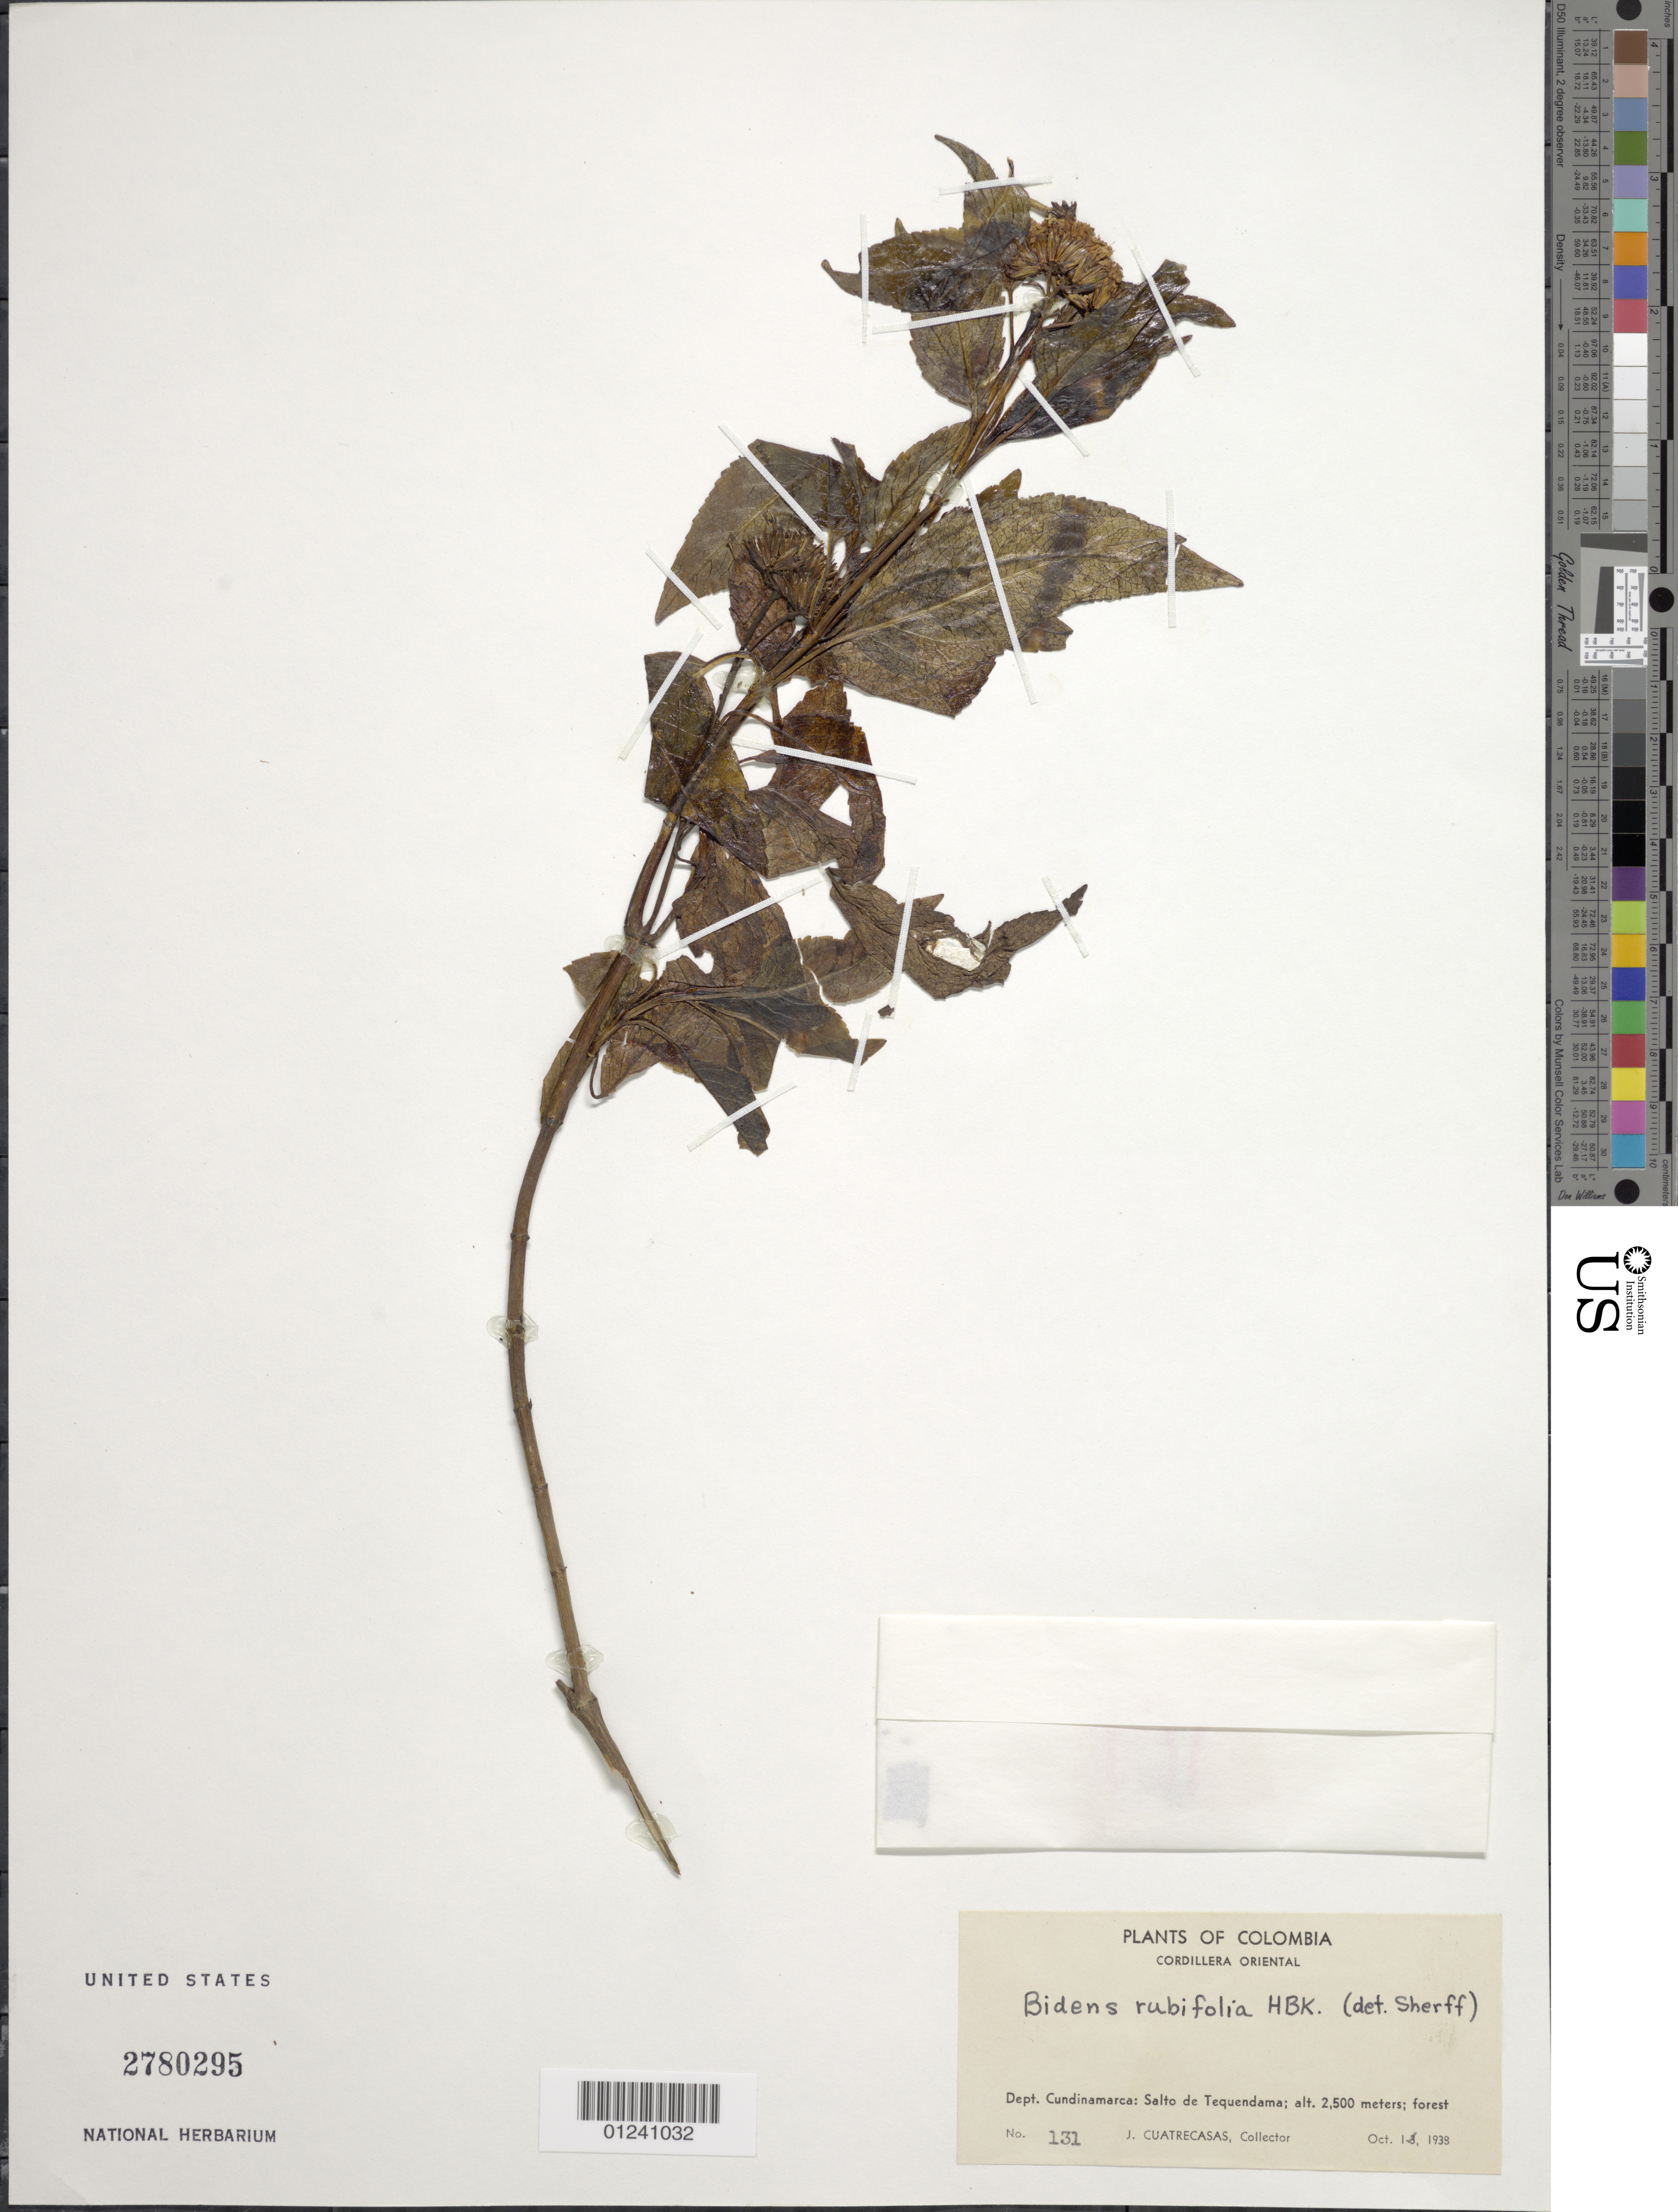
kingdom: Plantae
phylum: Tracheophyta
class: Magnoliopsida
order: Asterales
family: Asteraceae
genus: Bidens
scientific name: Bidens rubifolia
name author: Kunth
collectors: J. Cuatrecasas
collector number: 131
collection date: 1938-10-01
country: Colombia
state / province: Cundinamarca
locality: Salto de Tequendama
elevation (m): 2500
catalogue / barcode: US 2780295